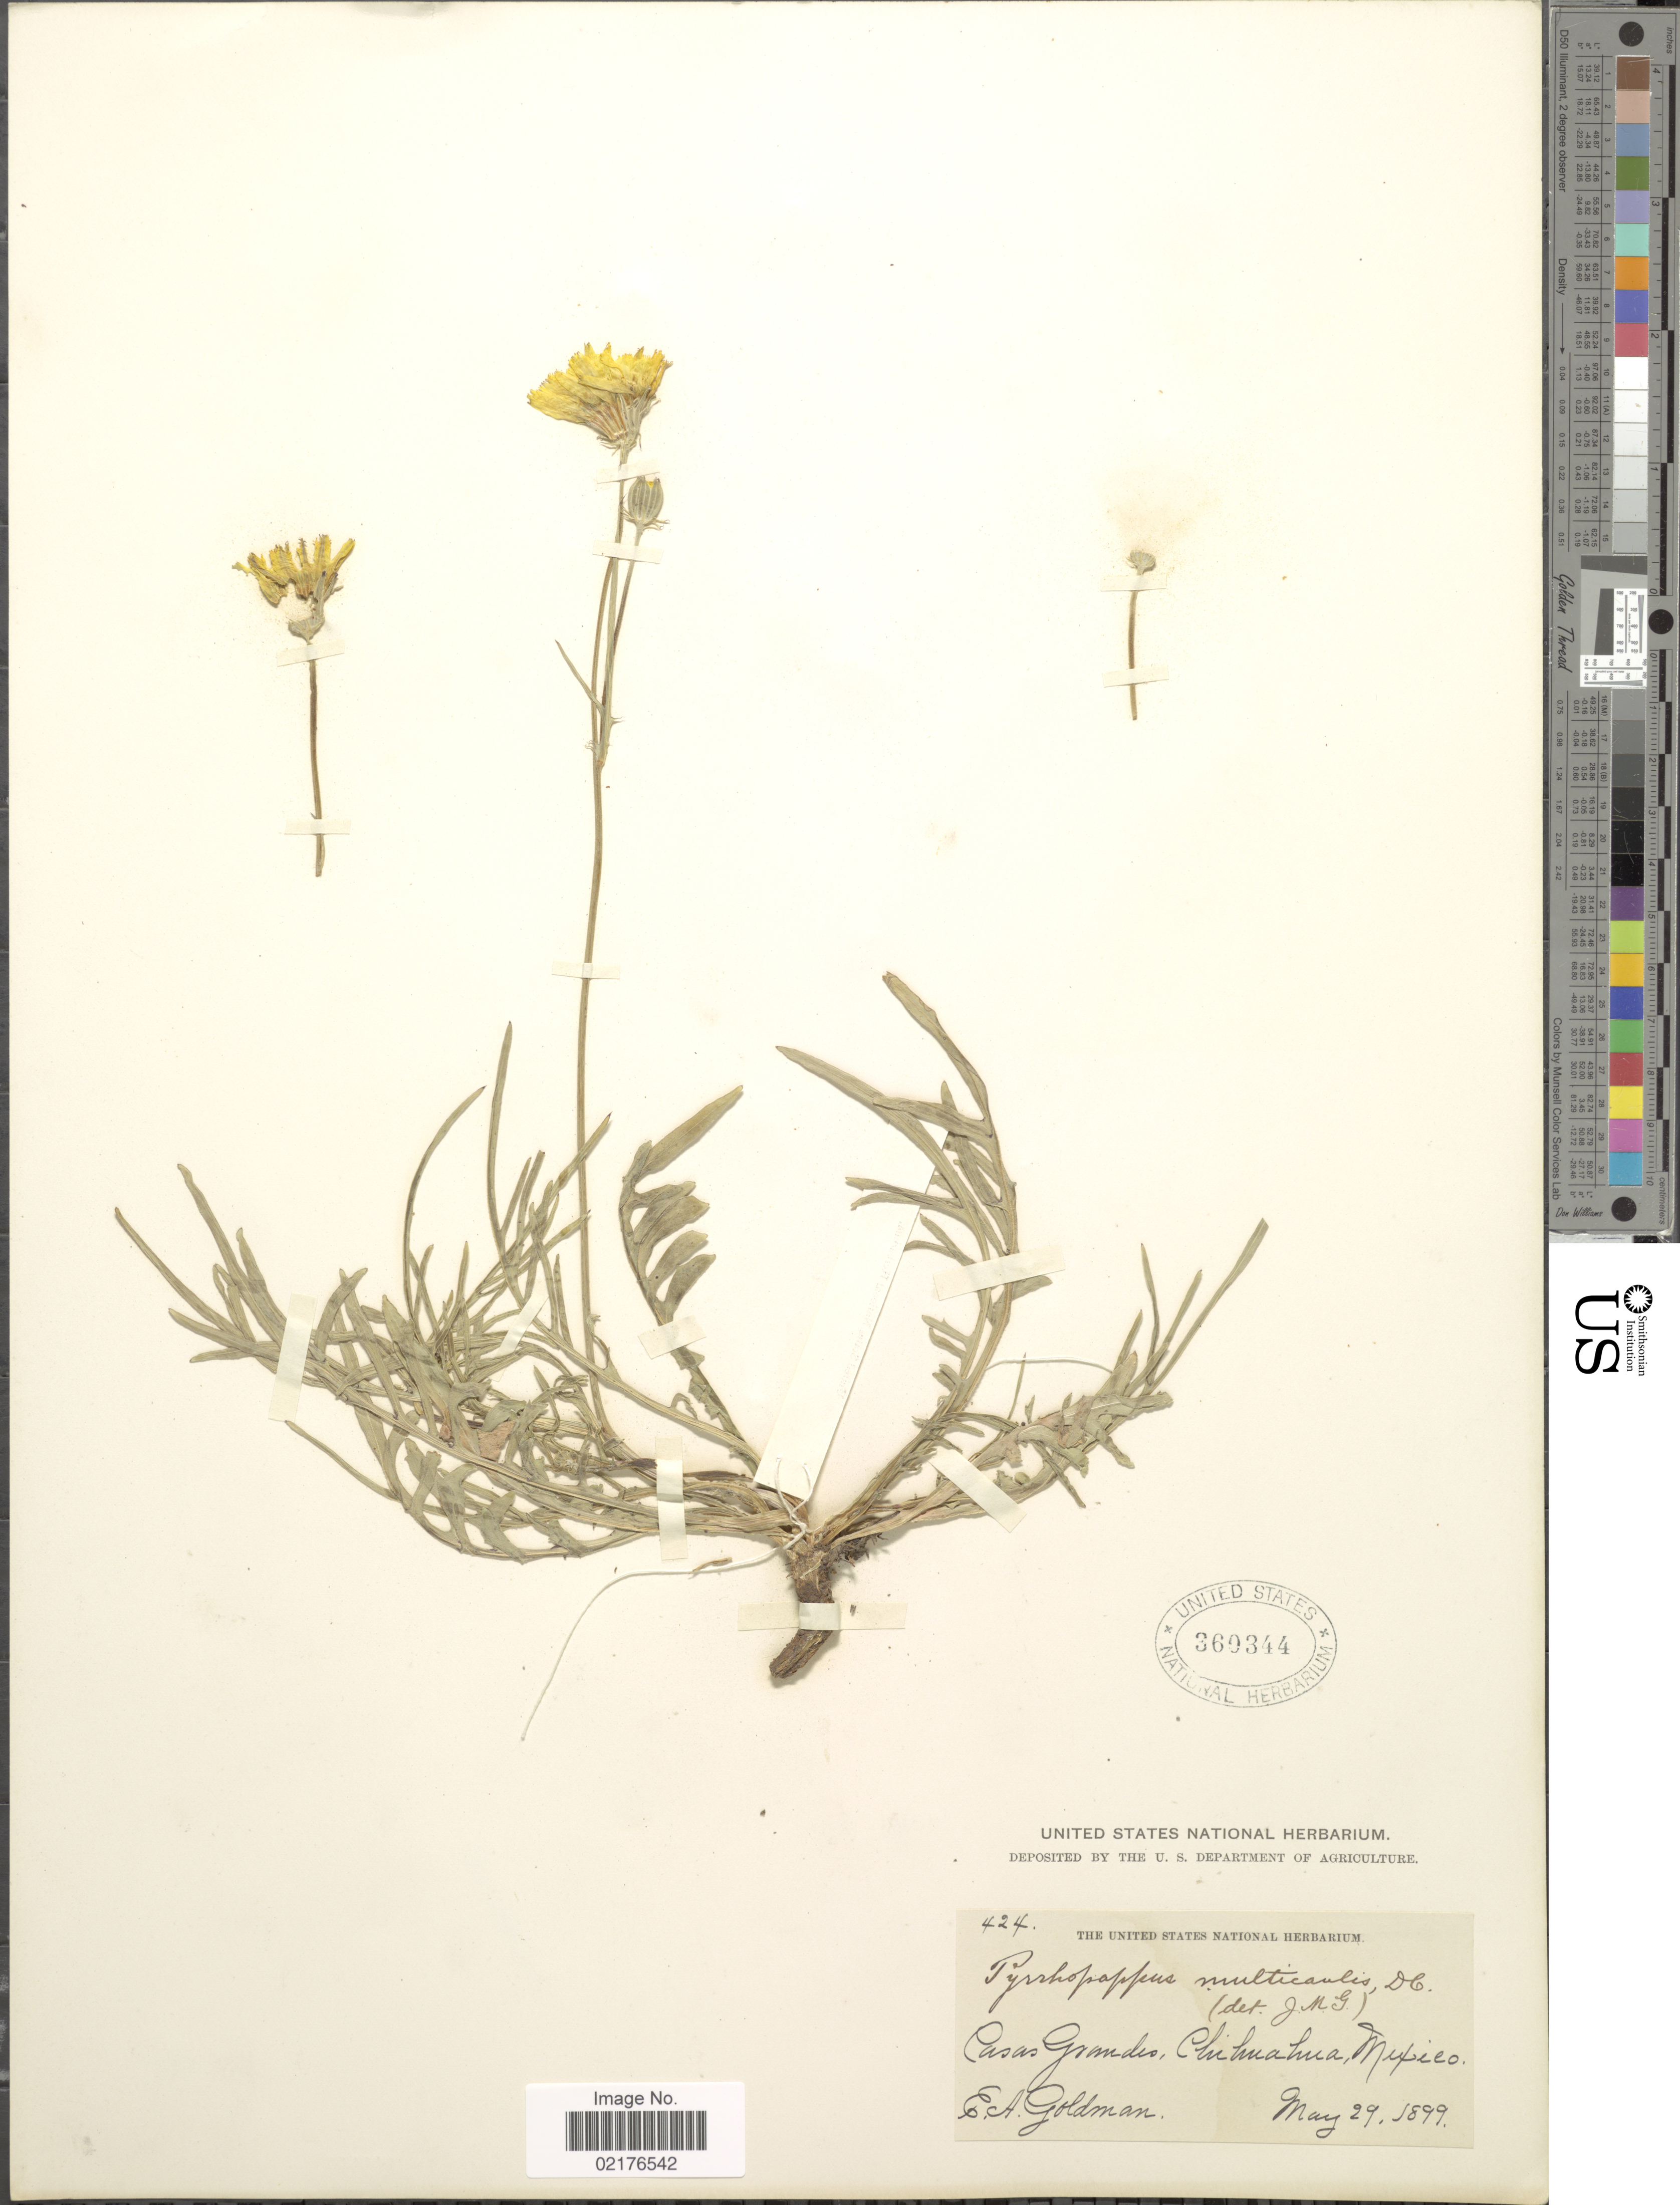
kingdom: Plantae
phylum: Tracheophyta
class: Magnoliopsida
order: Asterales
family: Asteraceae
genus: Pyrrhopappus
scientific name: Pyrrhopappus pauciflorus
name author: (D. Don) DC.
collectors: E. A. Goldman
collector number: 424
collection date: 1899-05-29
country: Mexico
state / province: Chihuahua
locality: Casas Grandes, Chihuahua, Mexico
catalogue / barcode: US 360344